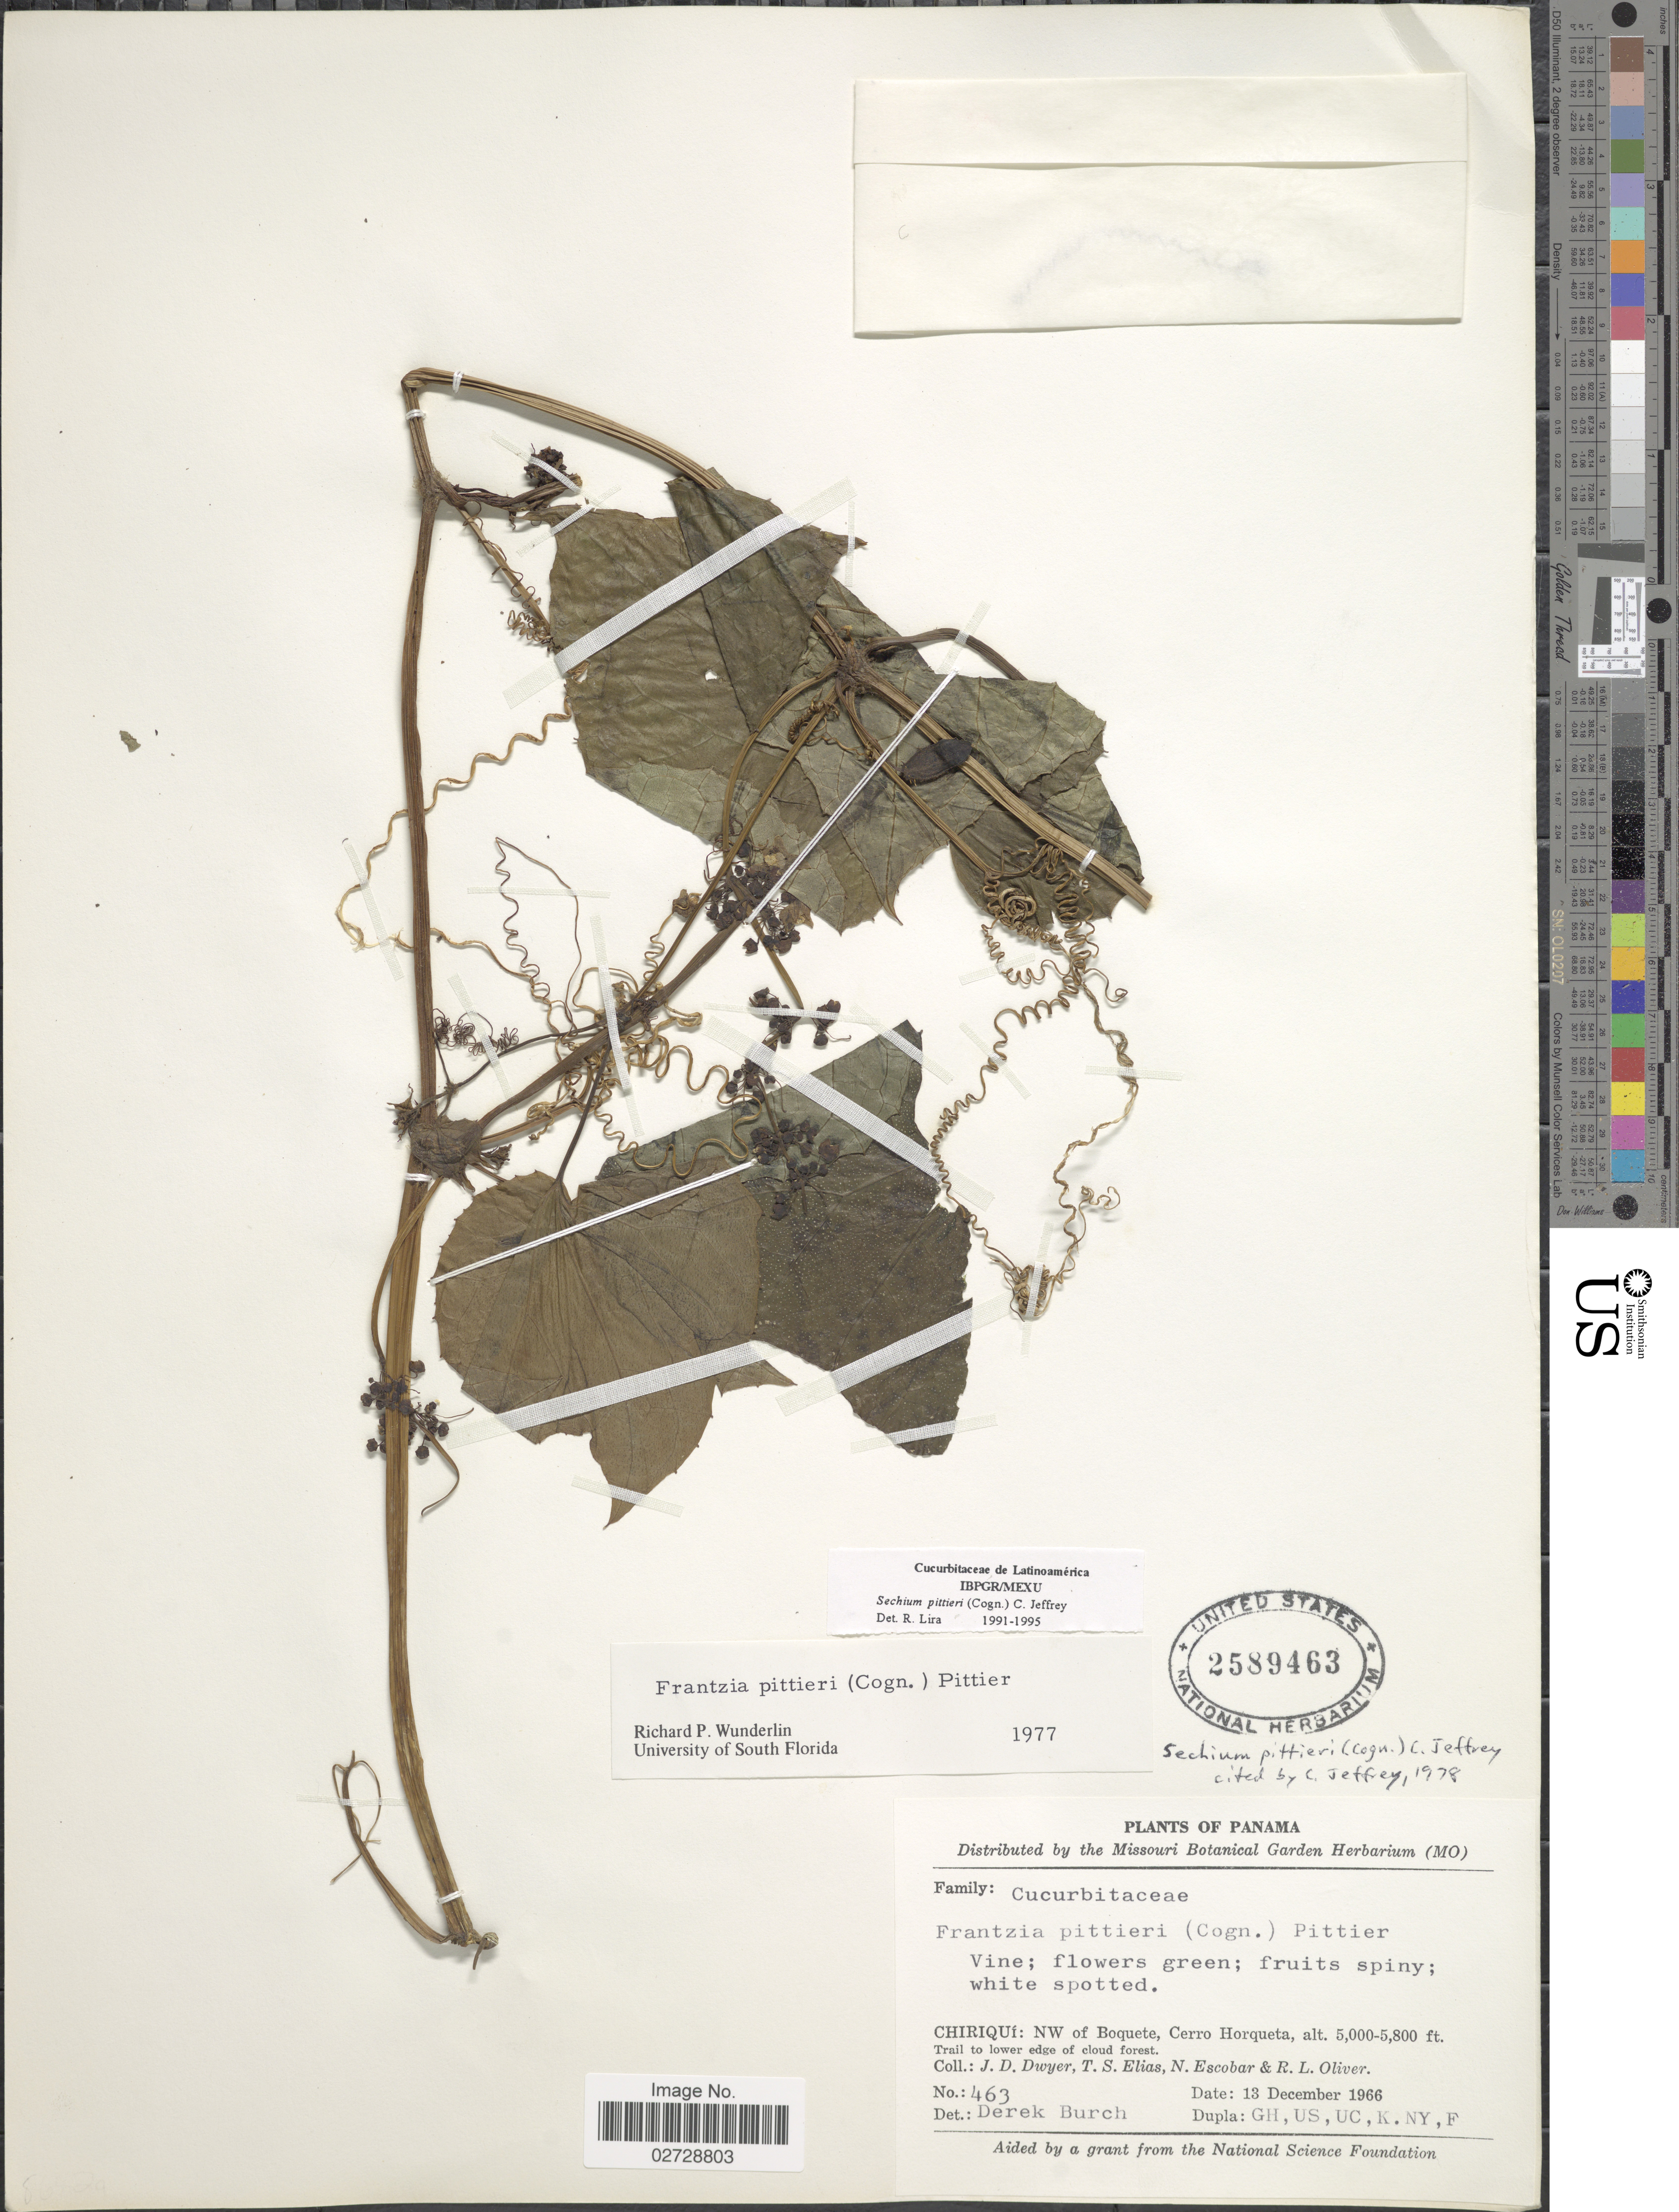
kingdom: Plantae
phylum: Tracheophyta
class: Magnoliopsida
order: Cucurbitales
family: Cucurbitaceae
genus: Sechium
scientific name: Sechium pittieri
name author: (Cogn.) C. Jeffrey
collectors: J. D. Dwyer, T. S. Elias, N. Escobar & R. Oliver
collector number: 463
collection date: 1966-12-13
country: Panama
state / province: Chiriqui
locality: NW of Boquete, Cerro Horqueta. Trail to lower edge of cloud forest.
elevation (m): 1524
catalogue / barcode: US 2589463